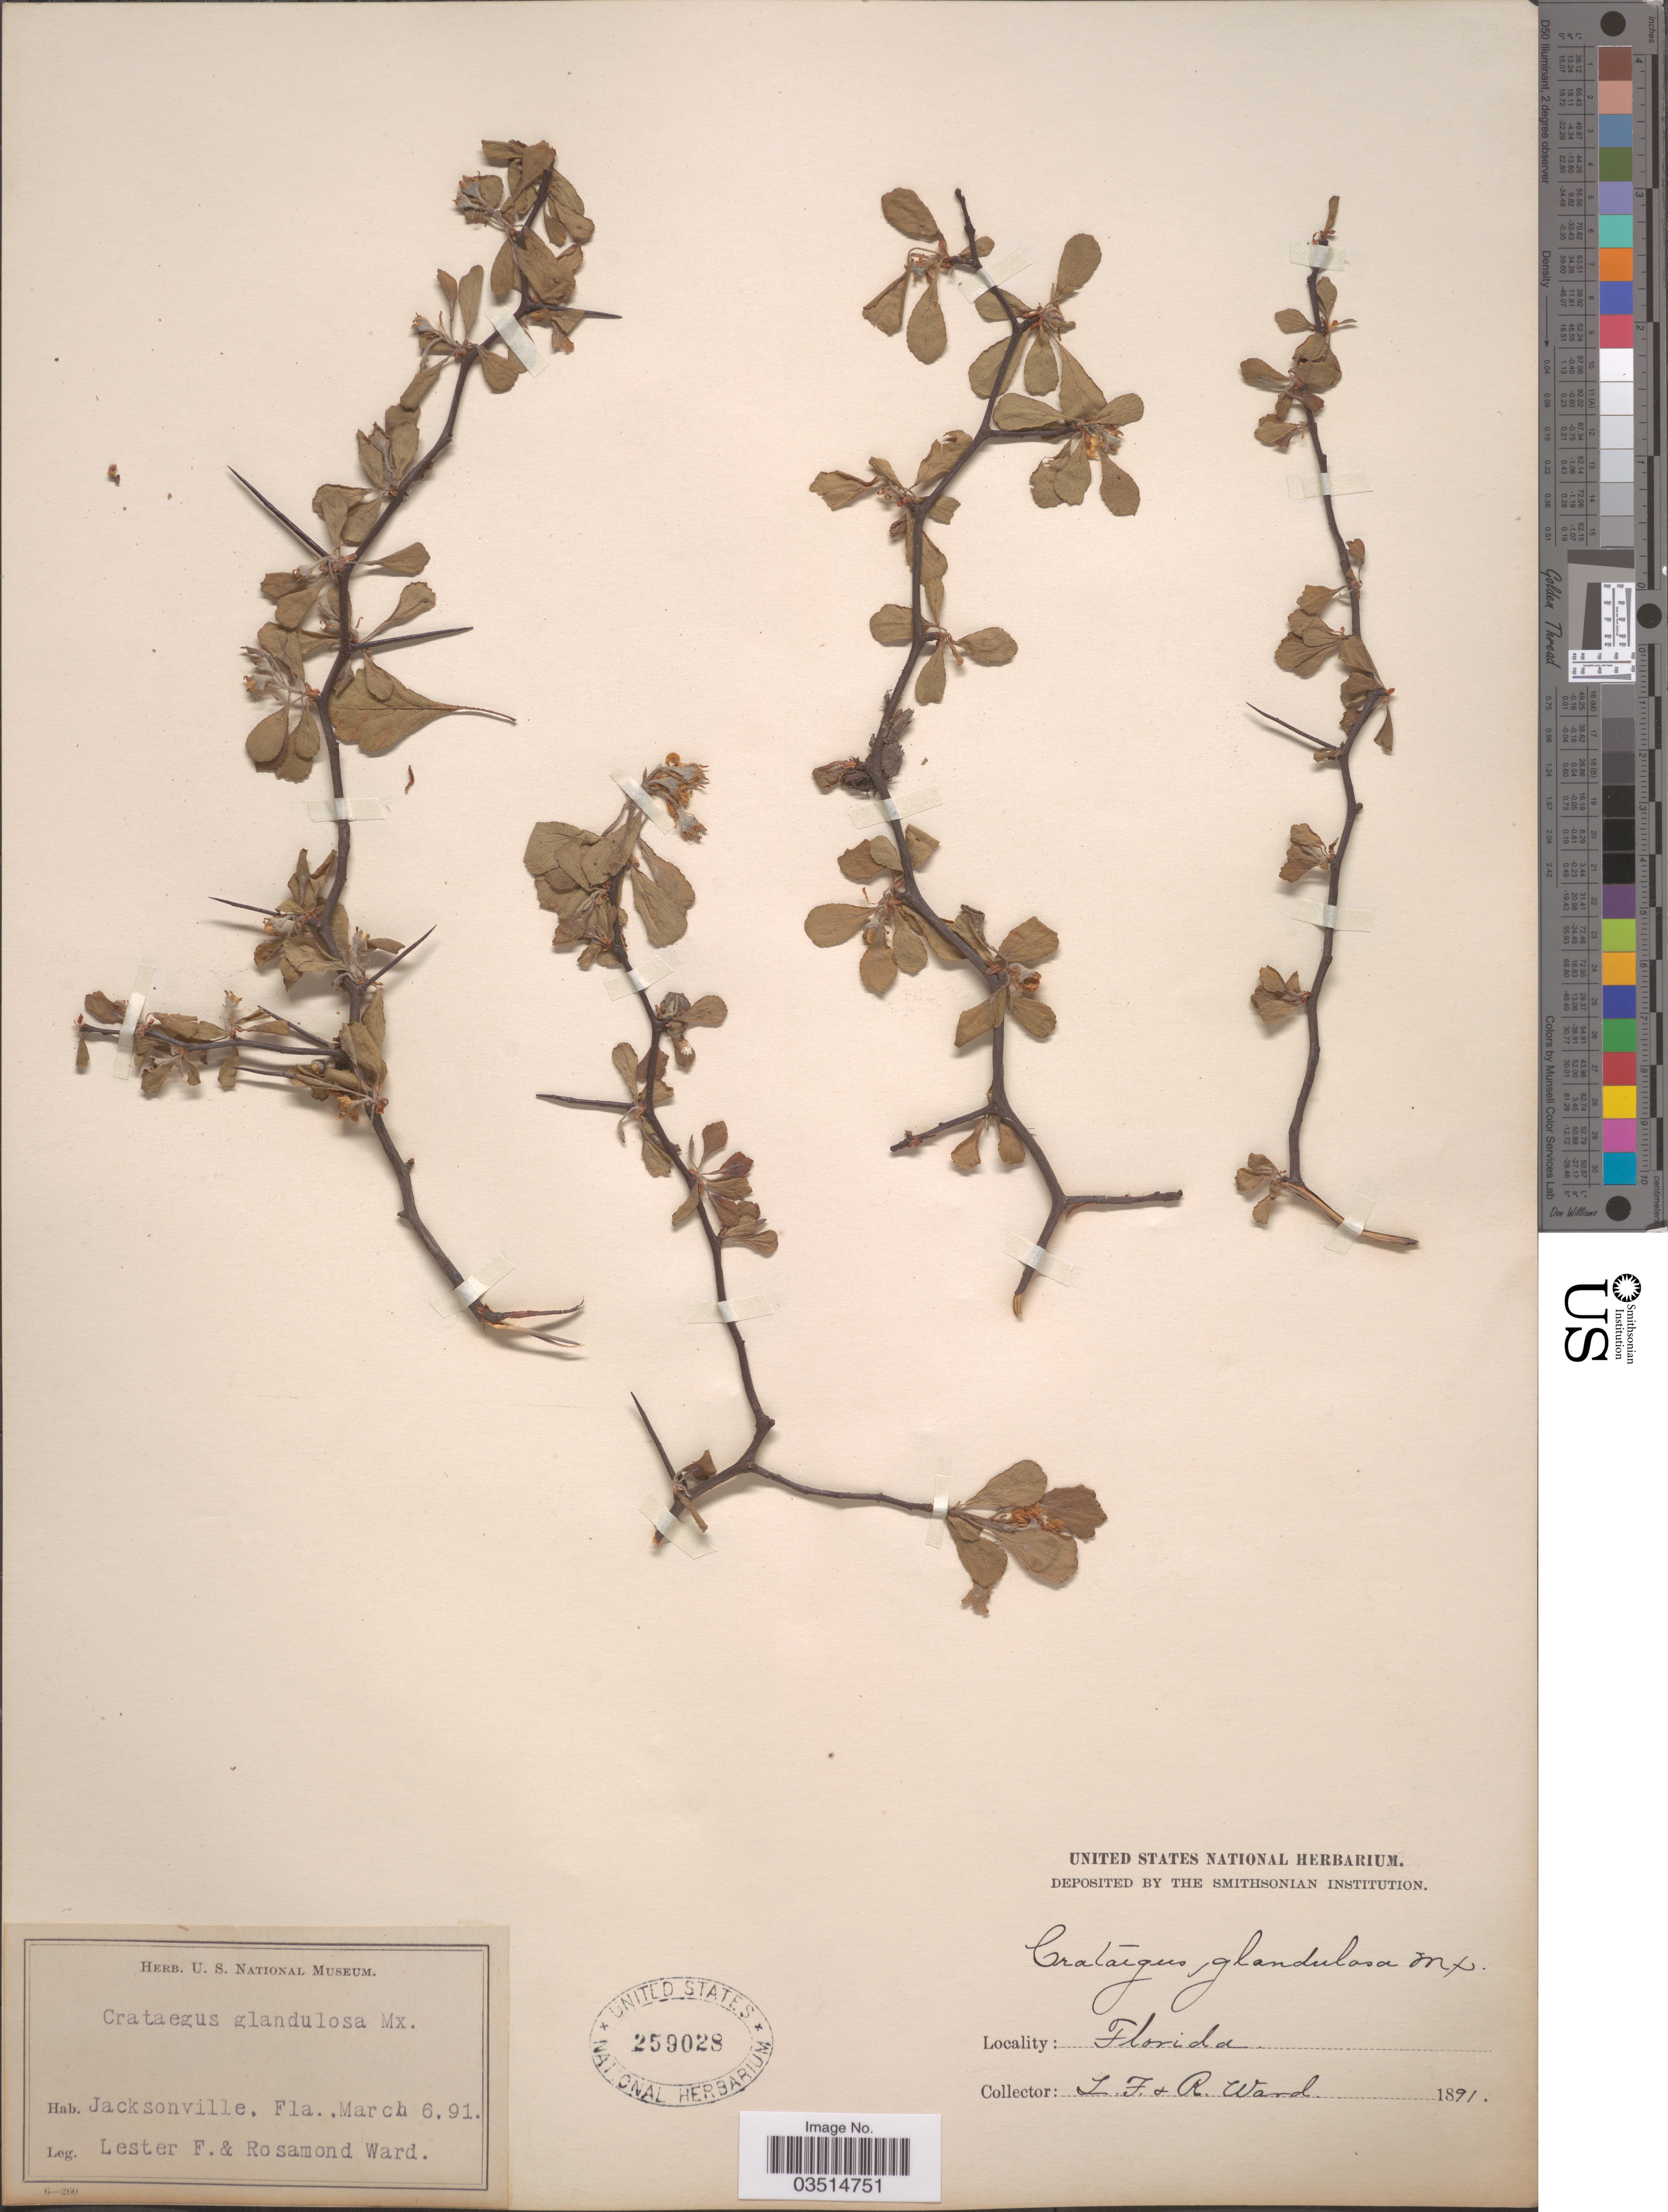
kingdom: Plantae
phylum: Tracheophyta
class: Magnoliopsida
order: Rosales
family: Rosaceae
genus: Crataegus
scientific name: Crataegus elliptica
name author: Elliott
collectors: L. F. Ward & R. Ward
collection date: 1891-03-06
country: United States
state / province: Florida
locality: Jacksonville.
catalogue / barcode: US 259028